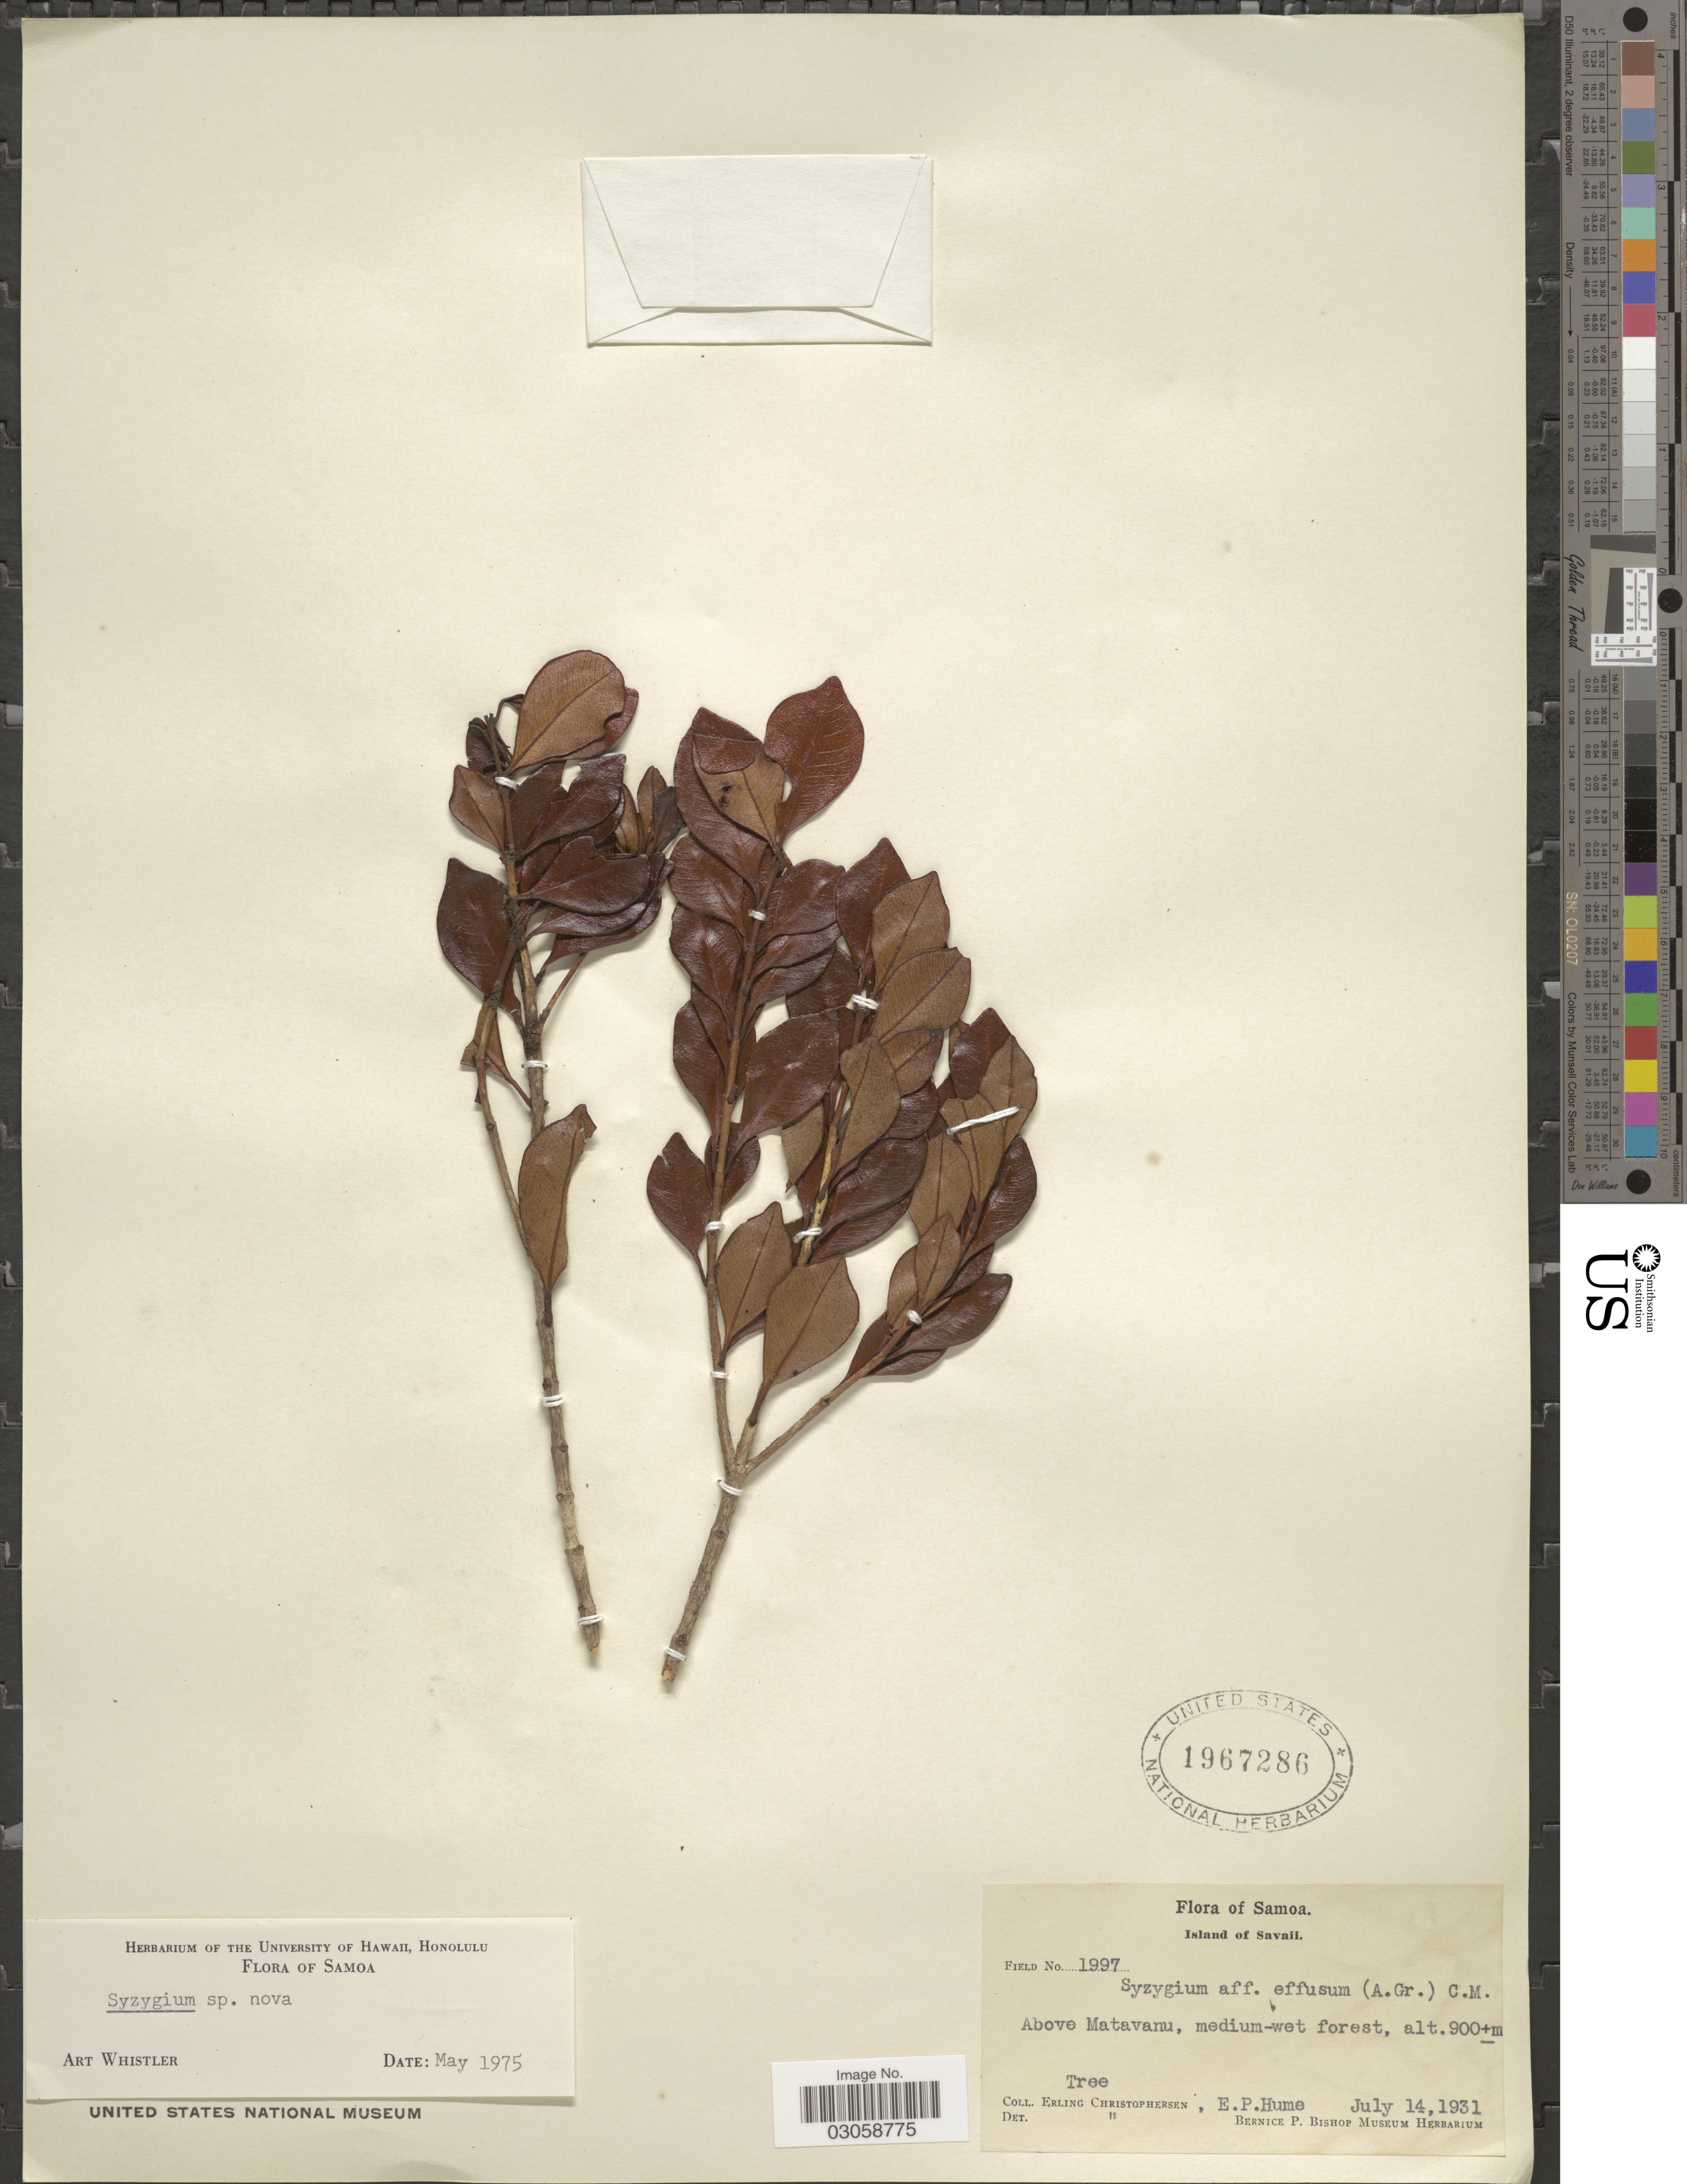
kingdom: Plantae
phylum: Tracheophyta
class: Magnoliopsida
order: Myrtales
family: Myrtaceae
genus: Syzygium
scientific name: Syzygium sp.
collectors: E. Christophersen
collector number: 1997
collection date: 1931-07-14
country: Samoa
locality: Samoa, Island of Savaii, Above Matavanu.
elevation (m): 900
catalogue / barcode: US 1967286